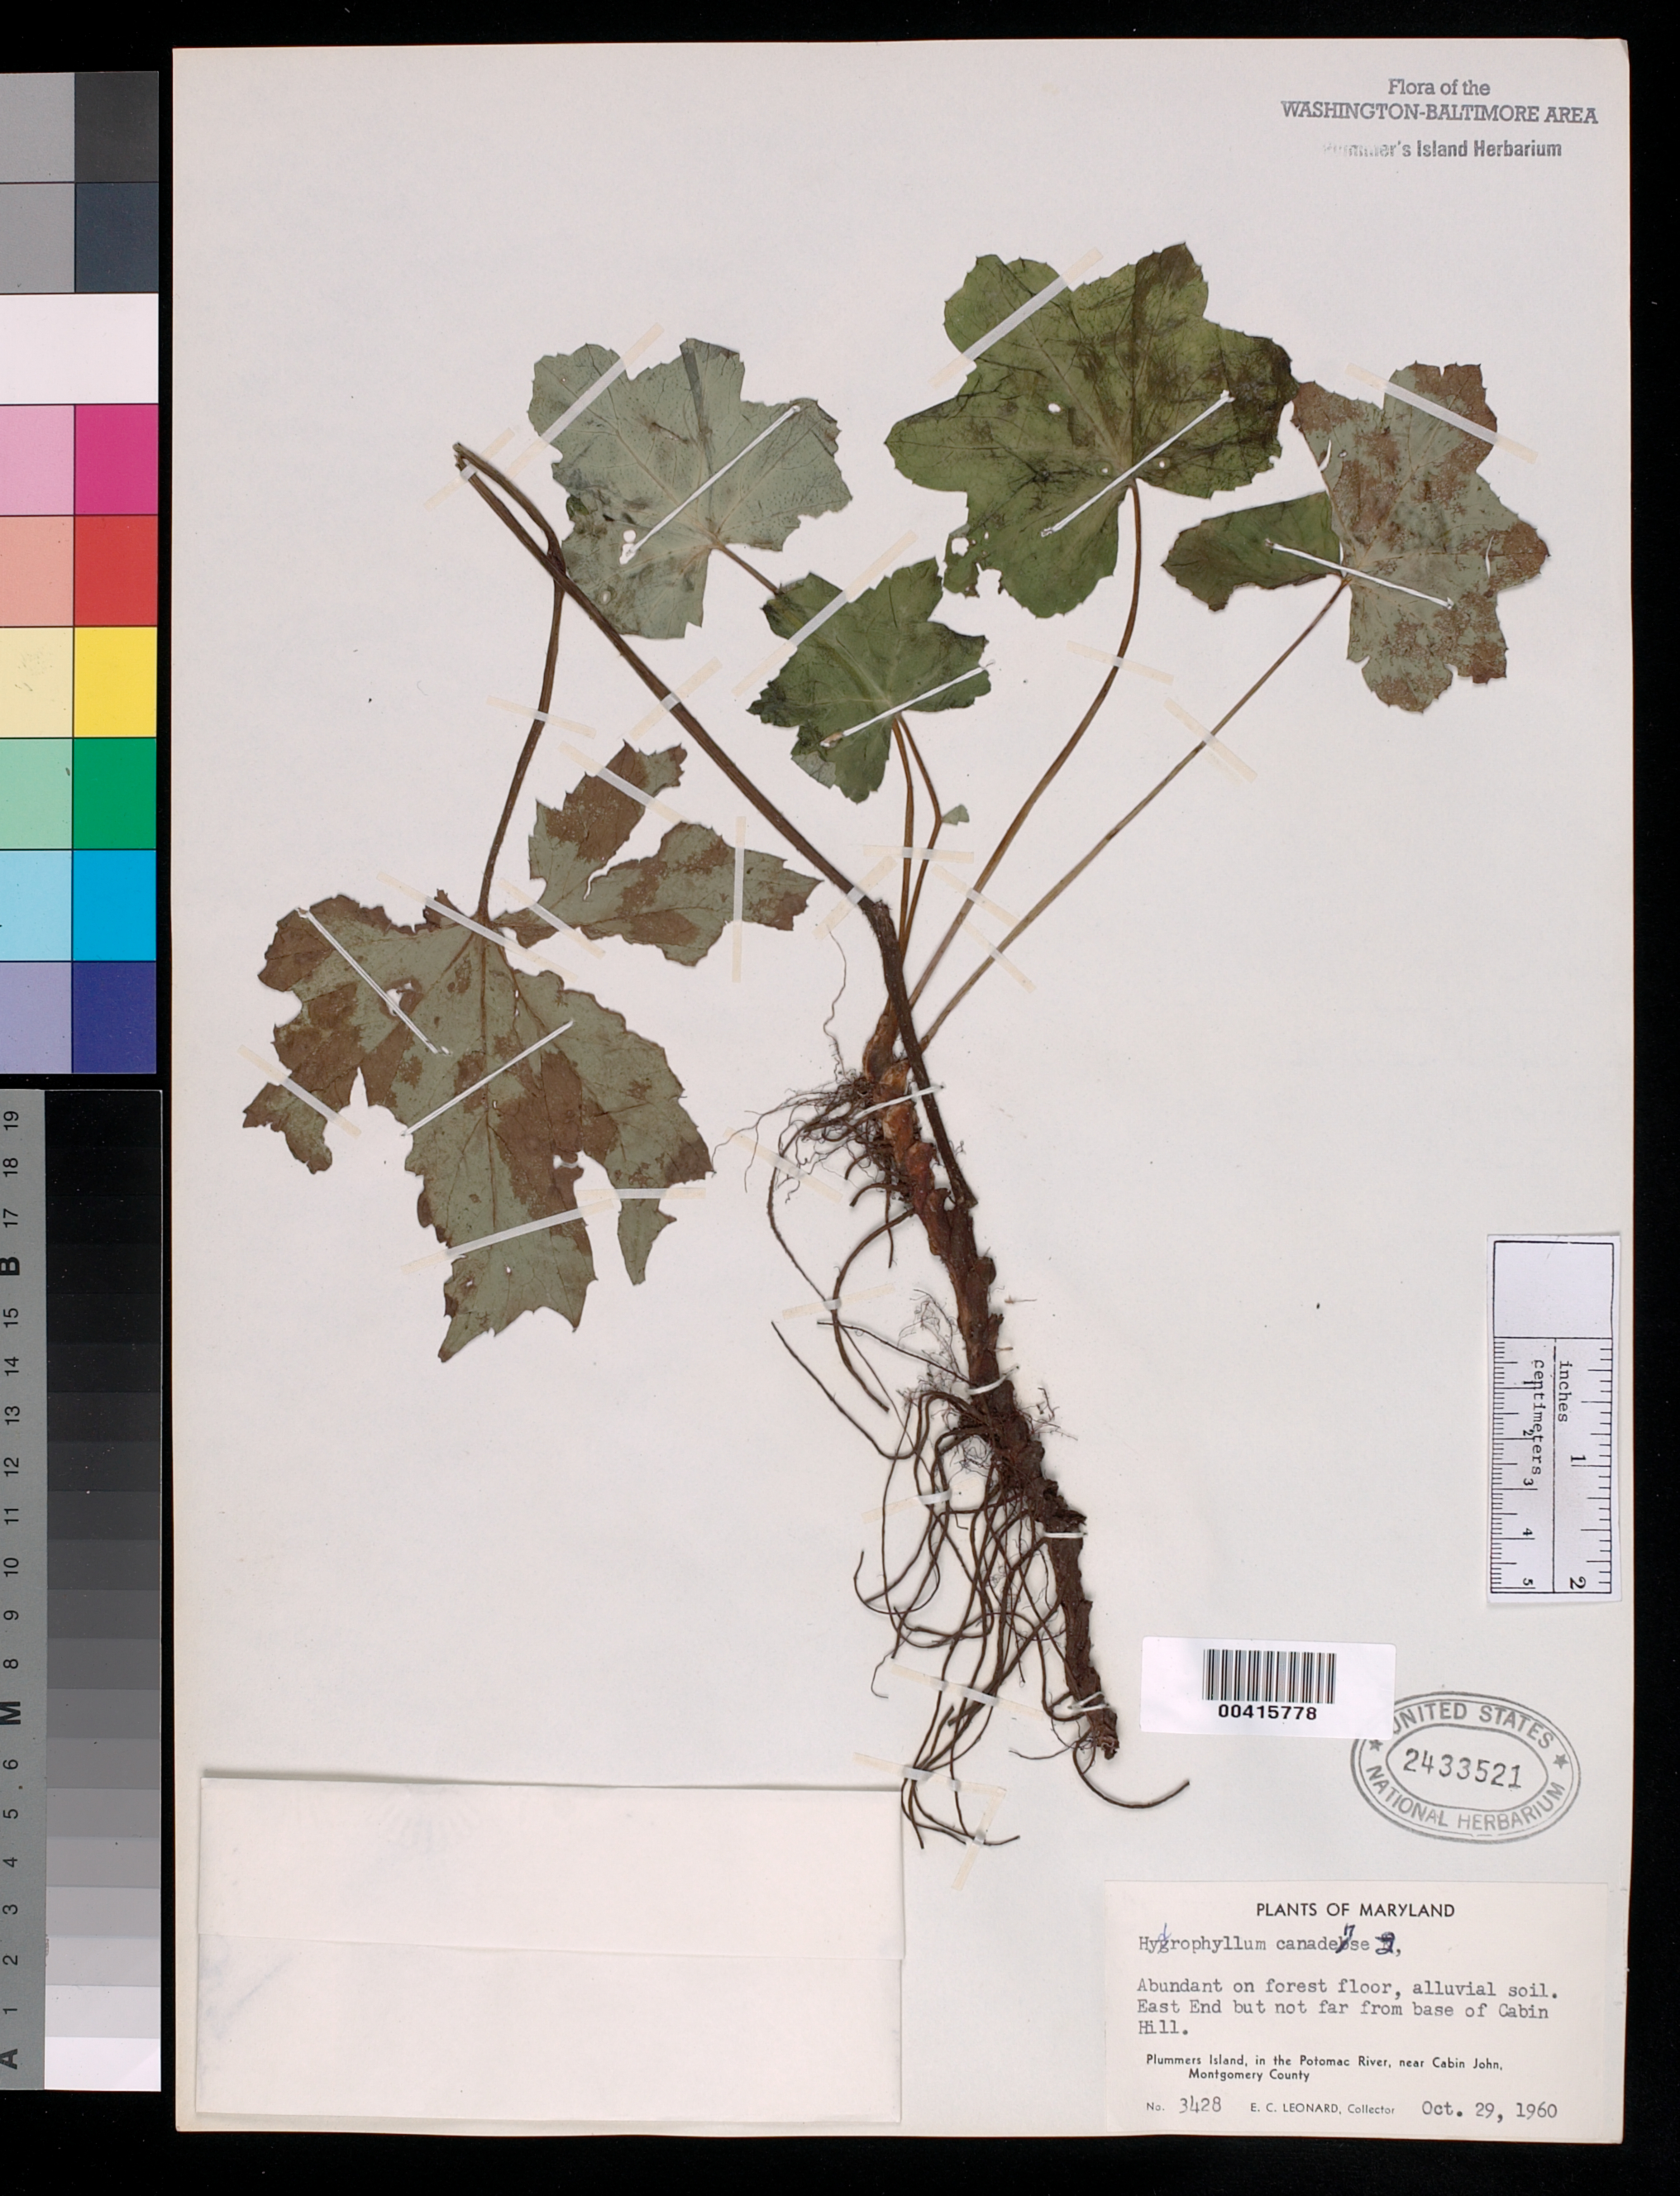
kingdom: Plantae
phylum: Tracheophyta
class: Magnoliopsida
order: Boraginales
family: Hydrophyllaceae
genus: Hydrophyllum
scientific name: Hydrophyllum canadense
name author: L.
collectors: E. C. Leonard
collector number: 3428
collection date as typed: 29 Oct 1960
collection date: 1960-10-29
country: United States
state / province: Maryland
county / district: Montgomery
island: Plummers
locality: Plummer's Island; east end but not far from base of Cabin Hill C. & O. Canal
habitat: Forest floor, alluvial soil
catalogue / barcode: US 2433521